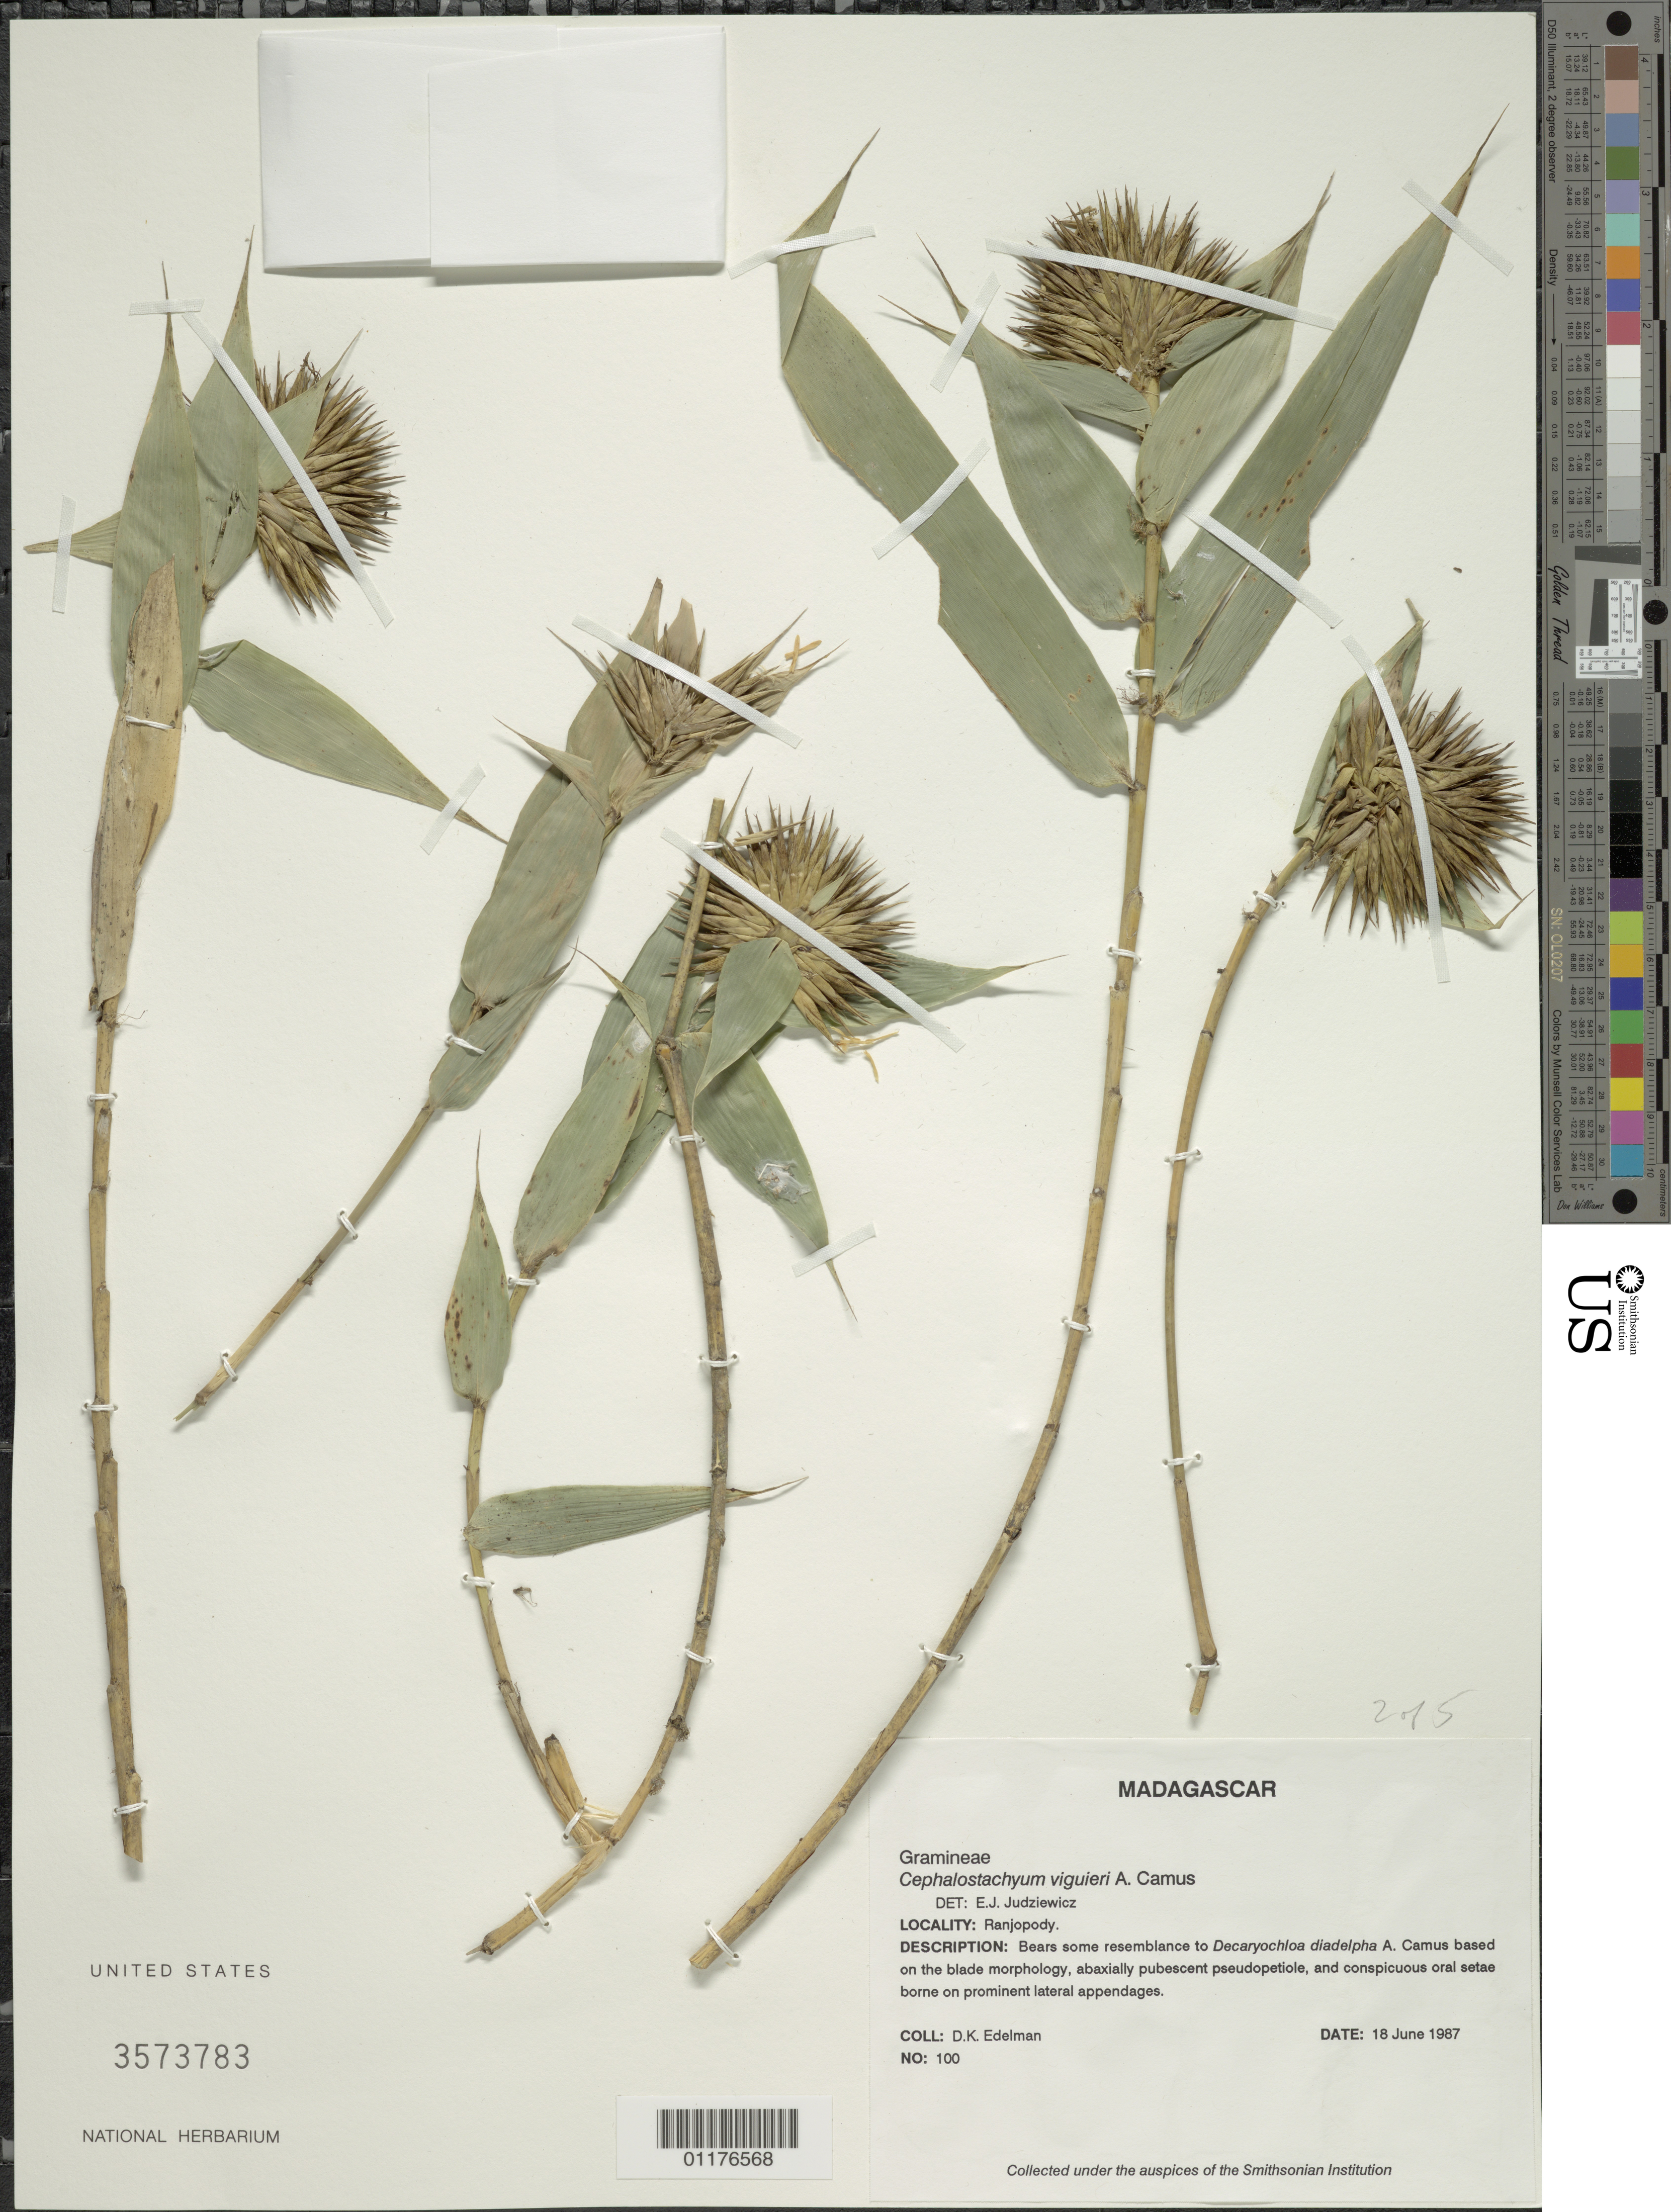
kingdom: Plantae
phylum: Tracheophyta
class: Liliopsida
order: Poales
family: Poaceae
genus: Cephalostachyum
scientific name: Cephalostachyum viguieri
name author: A. Camus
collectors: D. Edelman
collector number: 100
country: Madagascar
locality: Ranjopody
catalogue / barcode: US 3573783